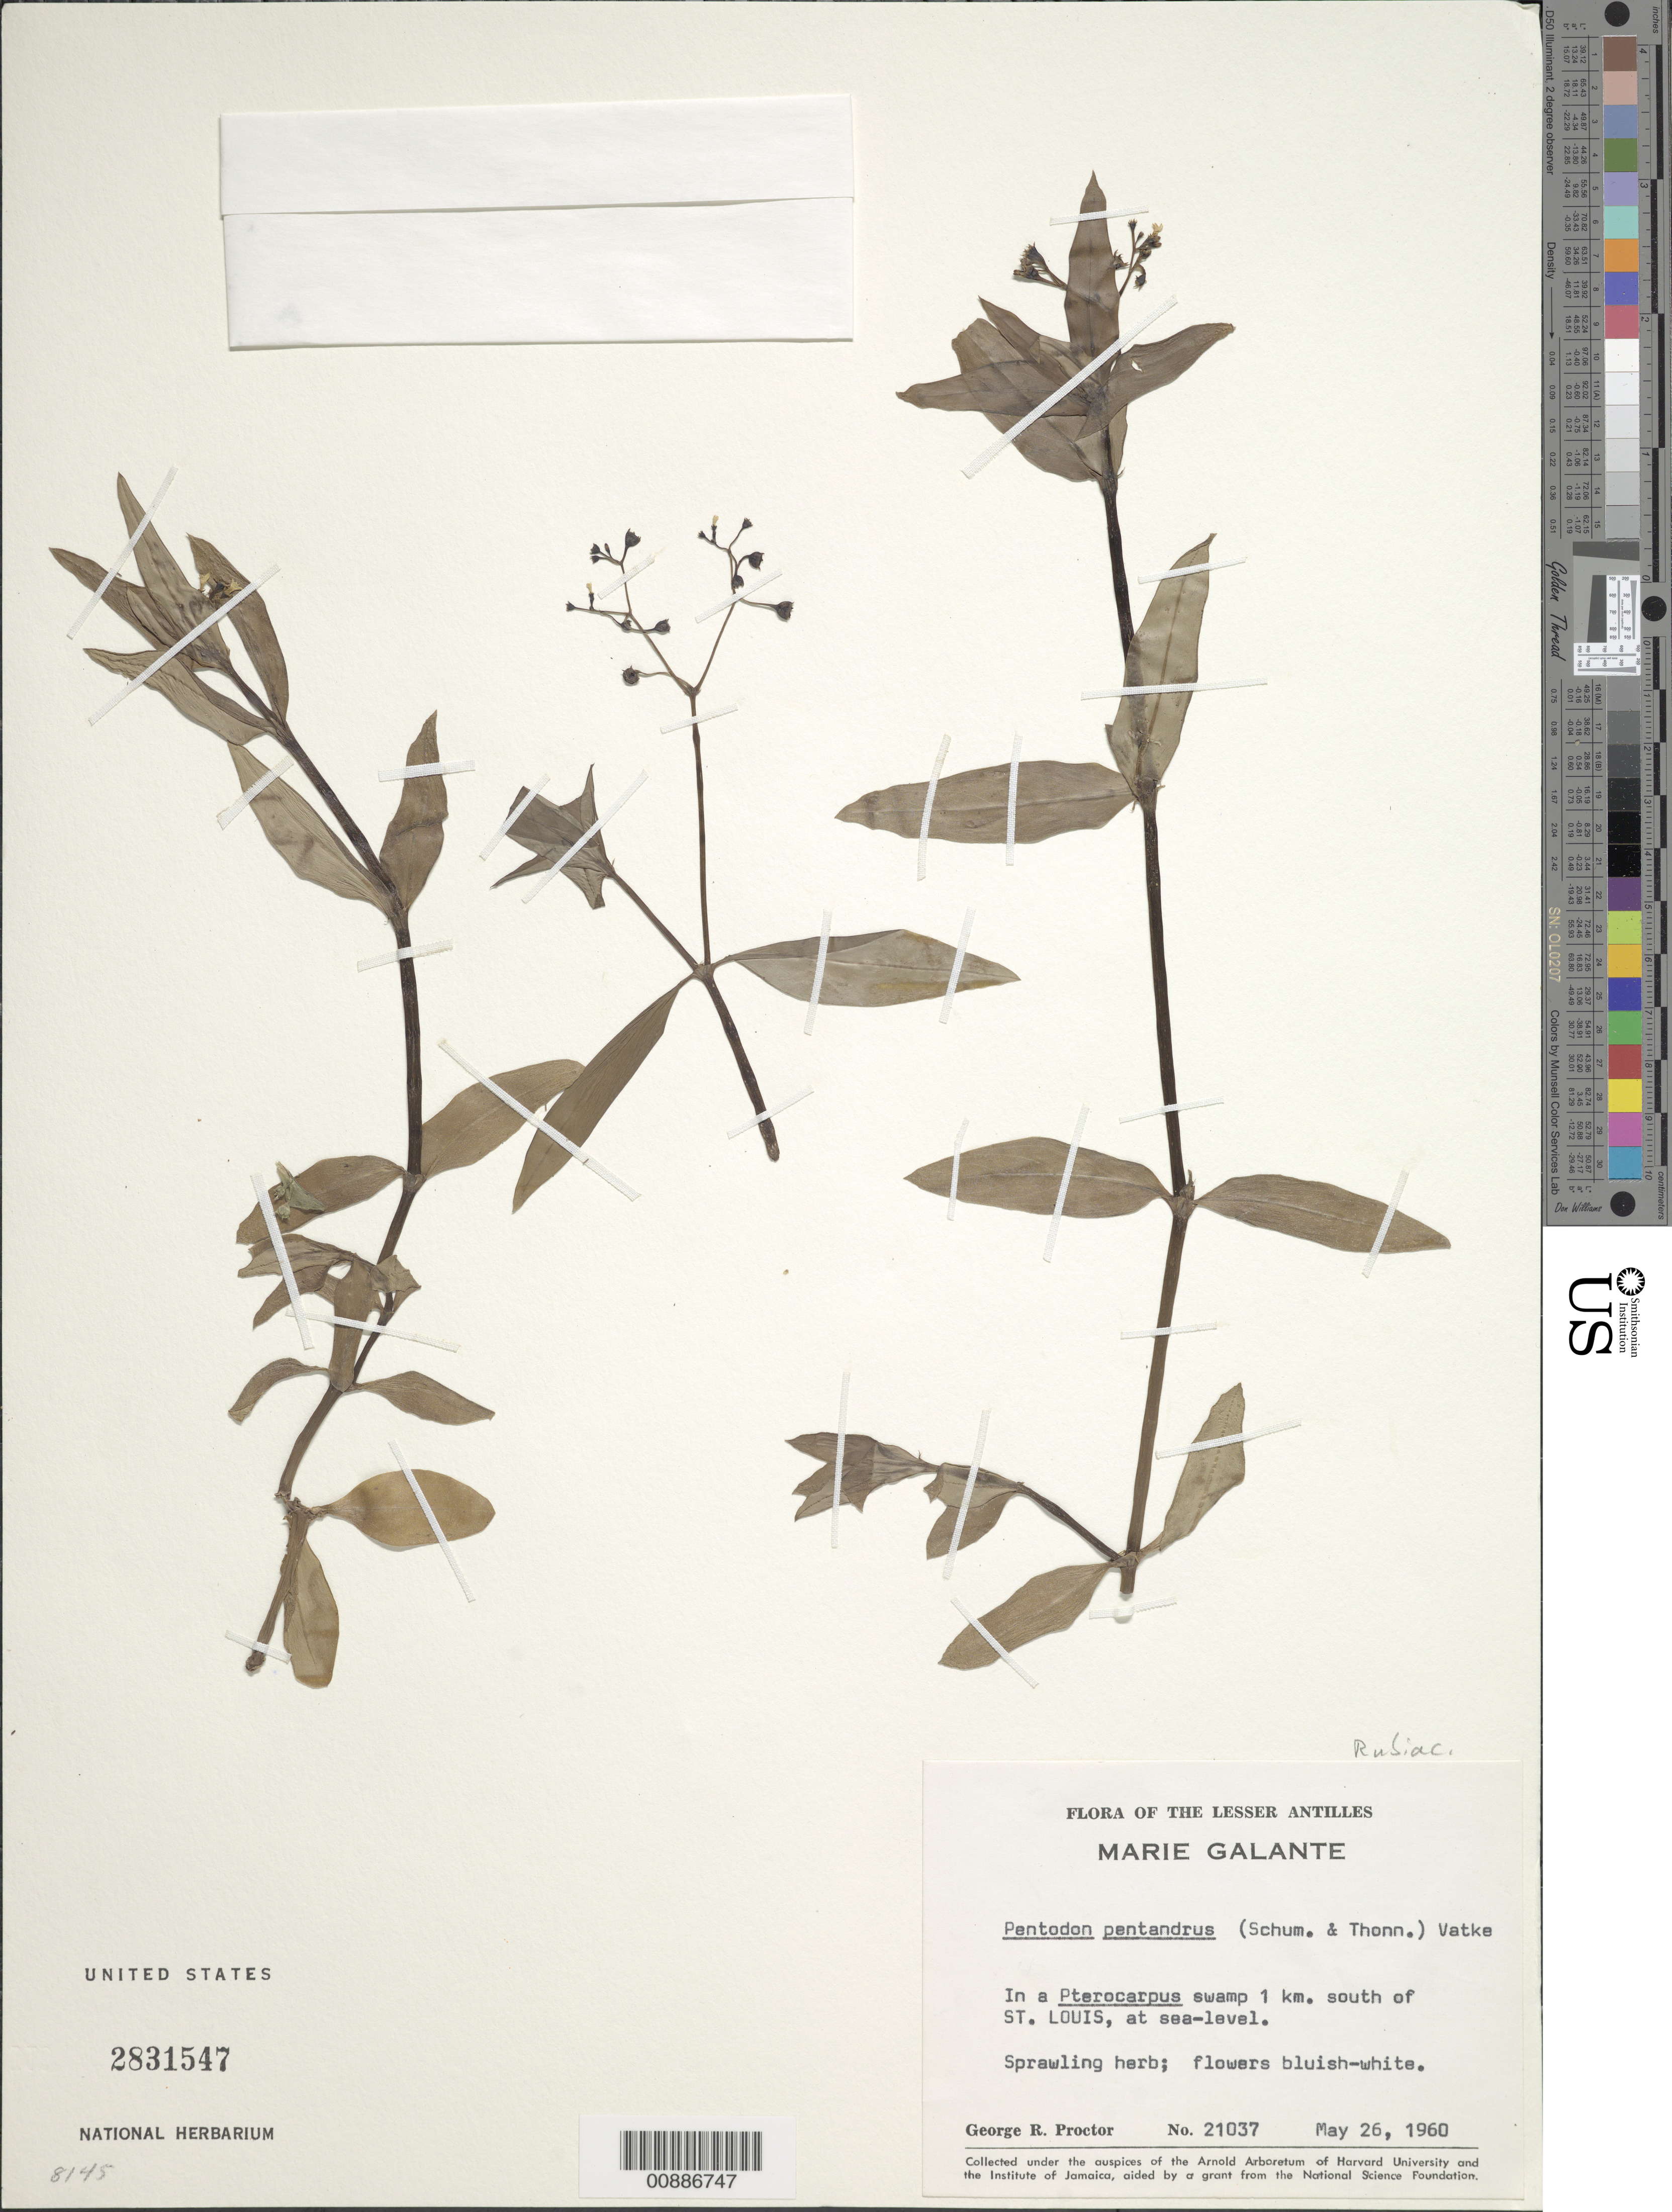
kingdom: Plantae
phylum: Tracheophyta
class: Magnoliopsida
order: Gentianales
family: Rubiaceae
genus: Pentodon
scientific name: Pentodon pentandrus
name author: (Schumach. & Thonn.) Vatke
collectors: G. R. Proctor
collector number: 21037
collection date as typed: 26 May 1960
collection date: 1960-05-26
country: Guadeloupe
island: Marie Galante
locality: Swamp 1 km. south of St. Louis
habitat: In a Pterocarpus swamp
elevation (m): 0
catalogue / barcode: US 2831547